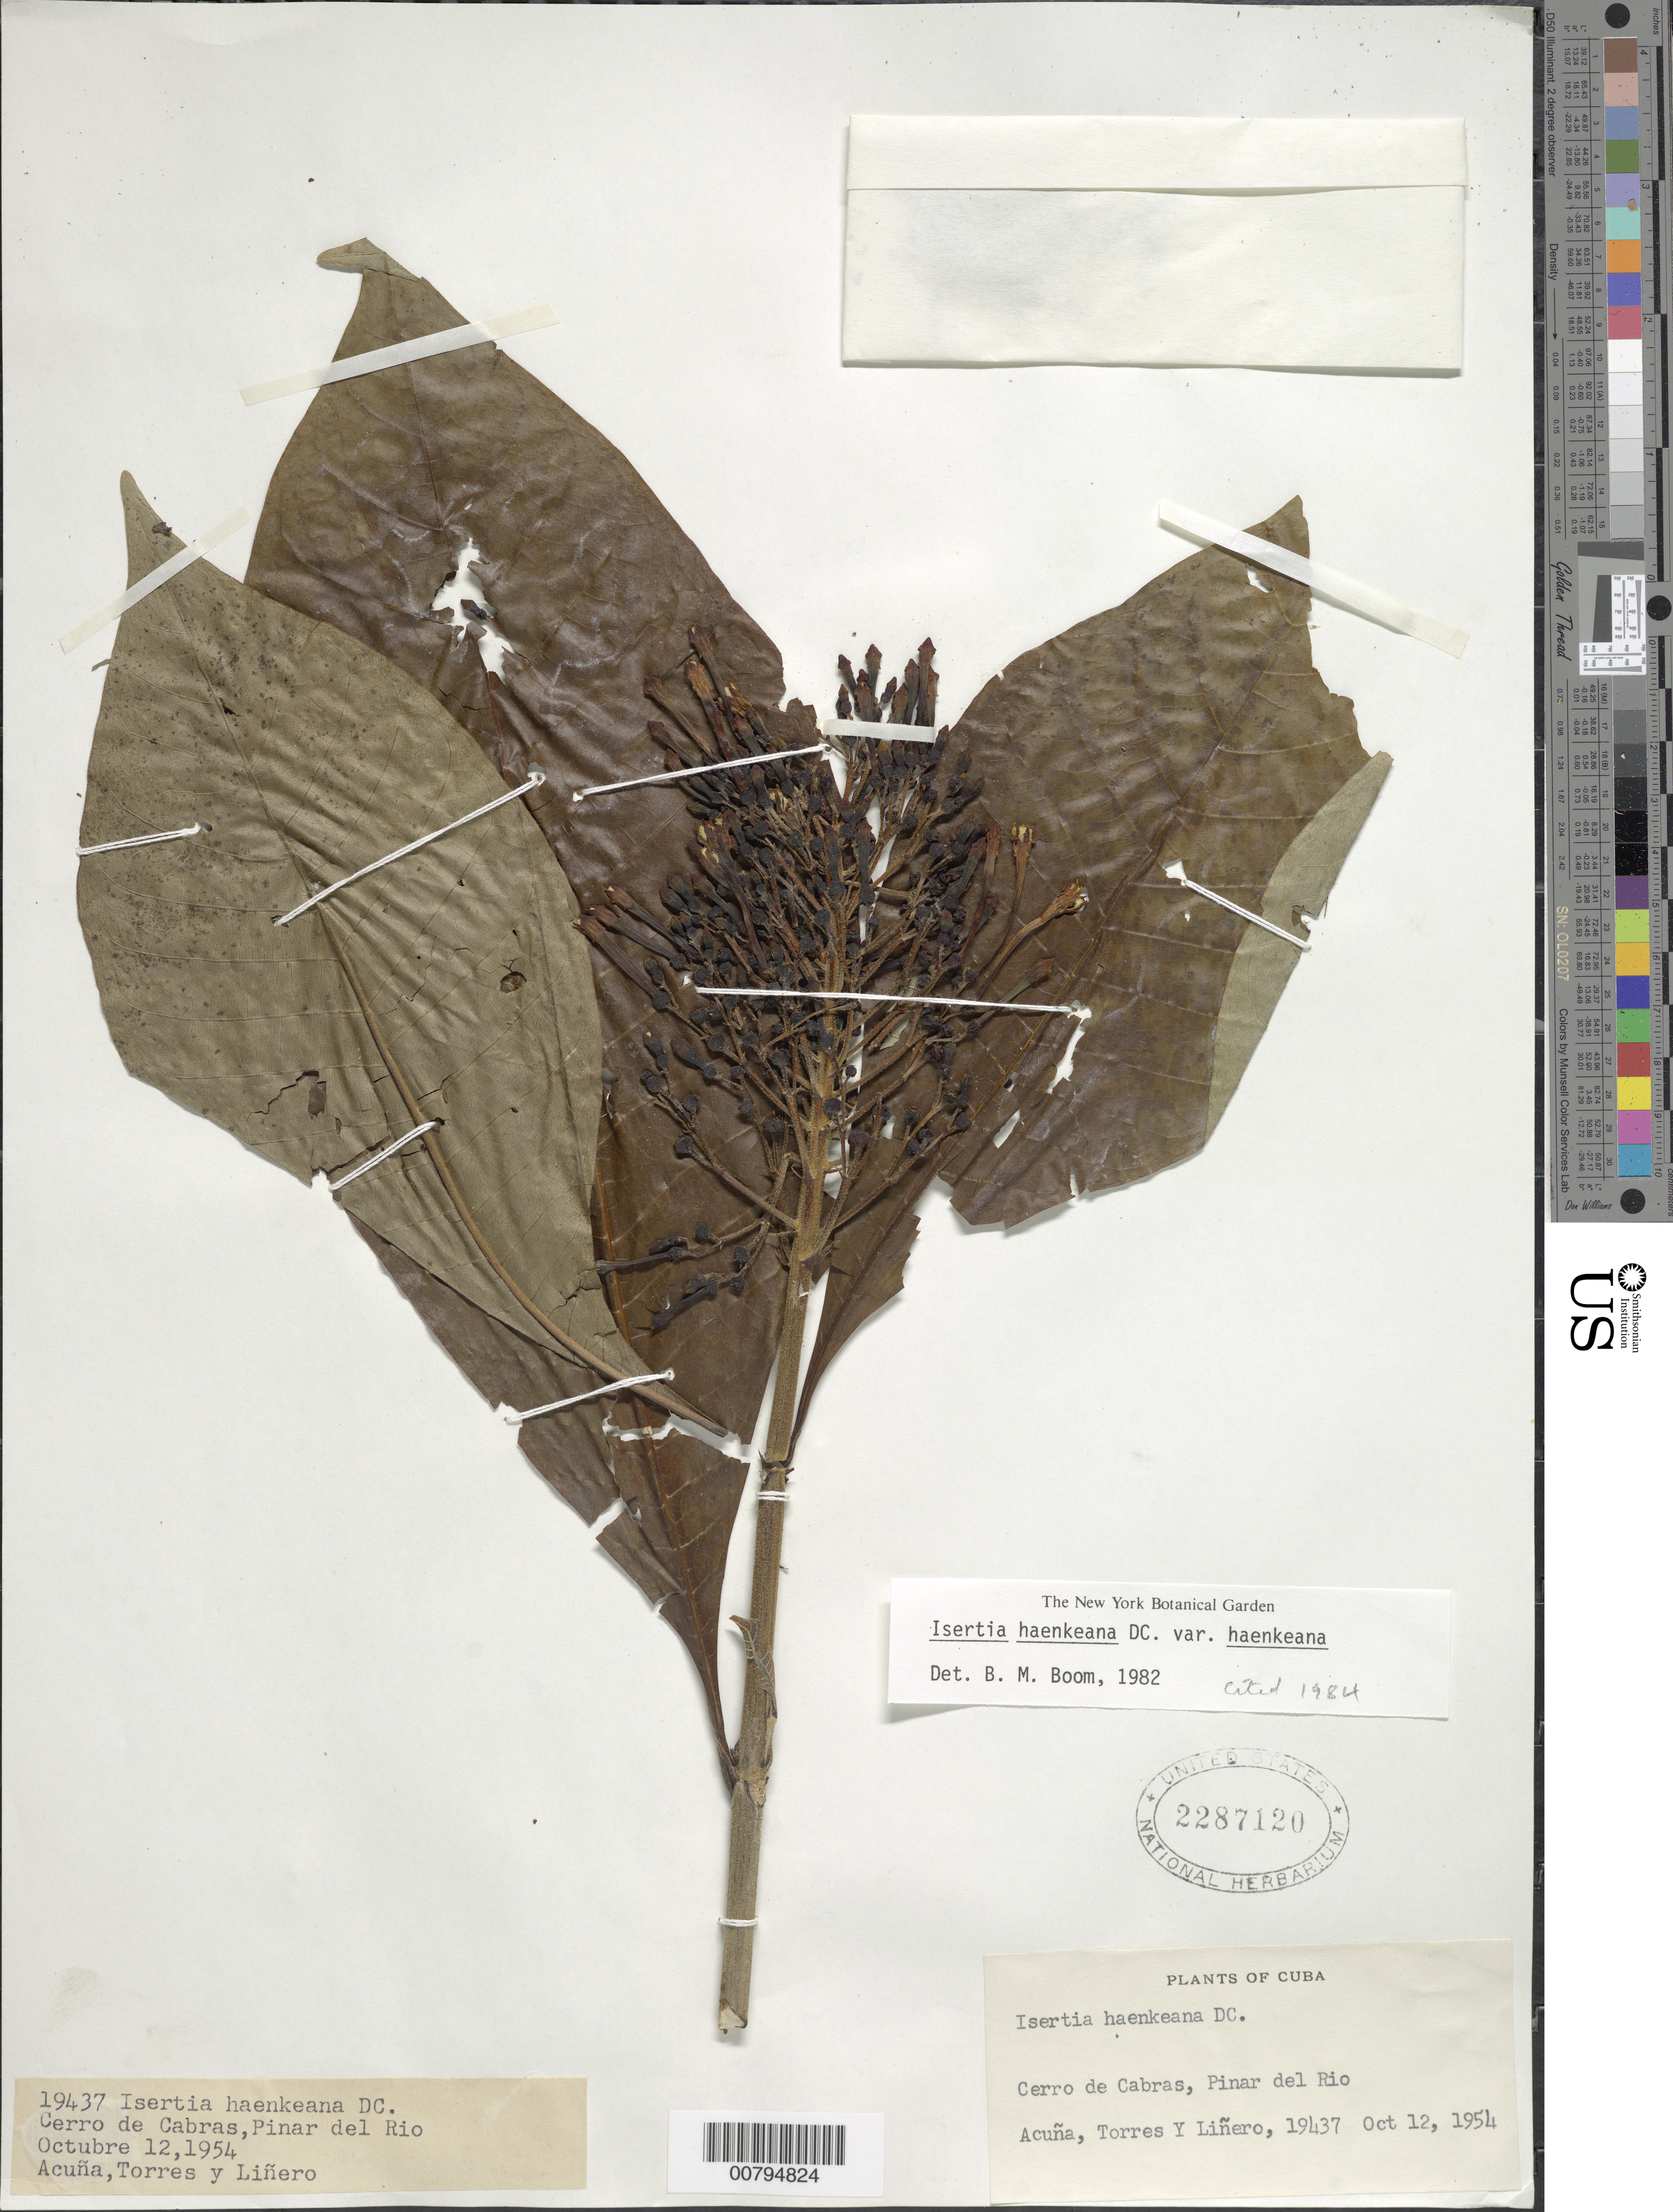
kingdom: Plantae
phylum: Tracheophyta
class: Magnoliopsida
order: Gentianales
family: Rubiaceae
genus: Isertia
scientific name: Isertia haenkeana var. haenkeana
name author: DC.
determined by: Boom, B. M.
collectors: J. Acuña & T. Liñero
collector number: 19437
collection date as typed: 12 Oct 1954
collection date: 1954-10-12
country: Cuba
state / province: Pinar del Río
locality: Cerro de Cabras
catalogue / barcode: US 2287120